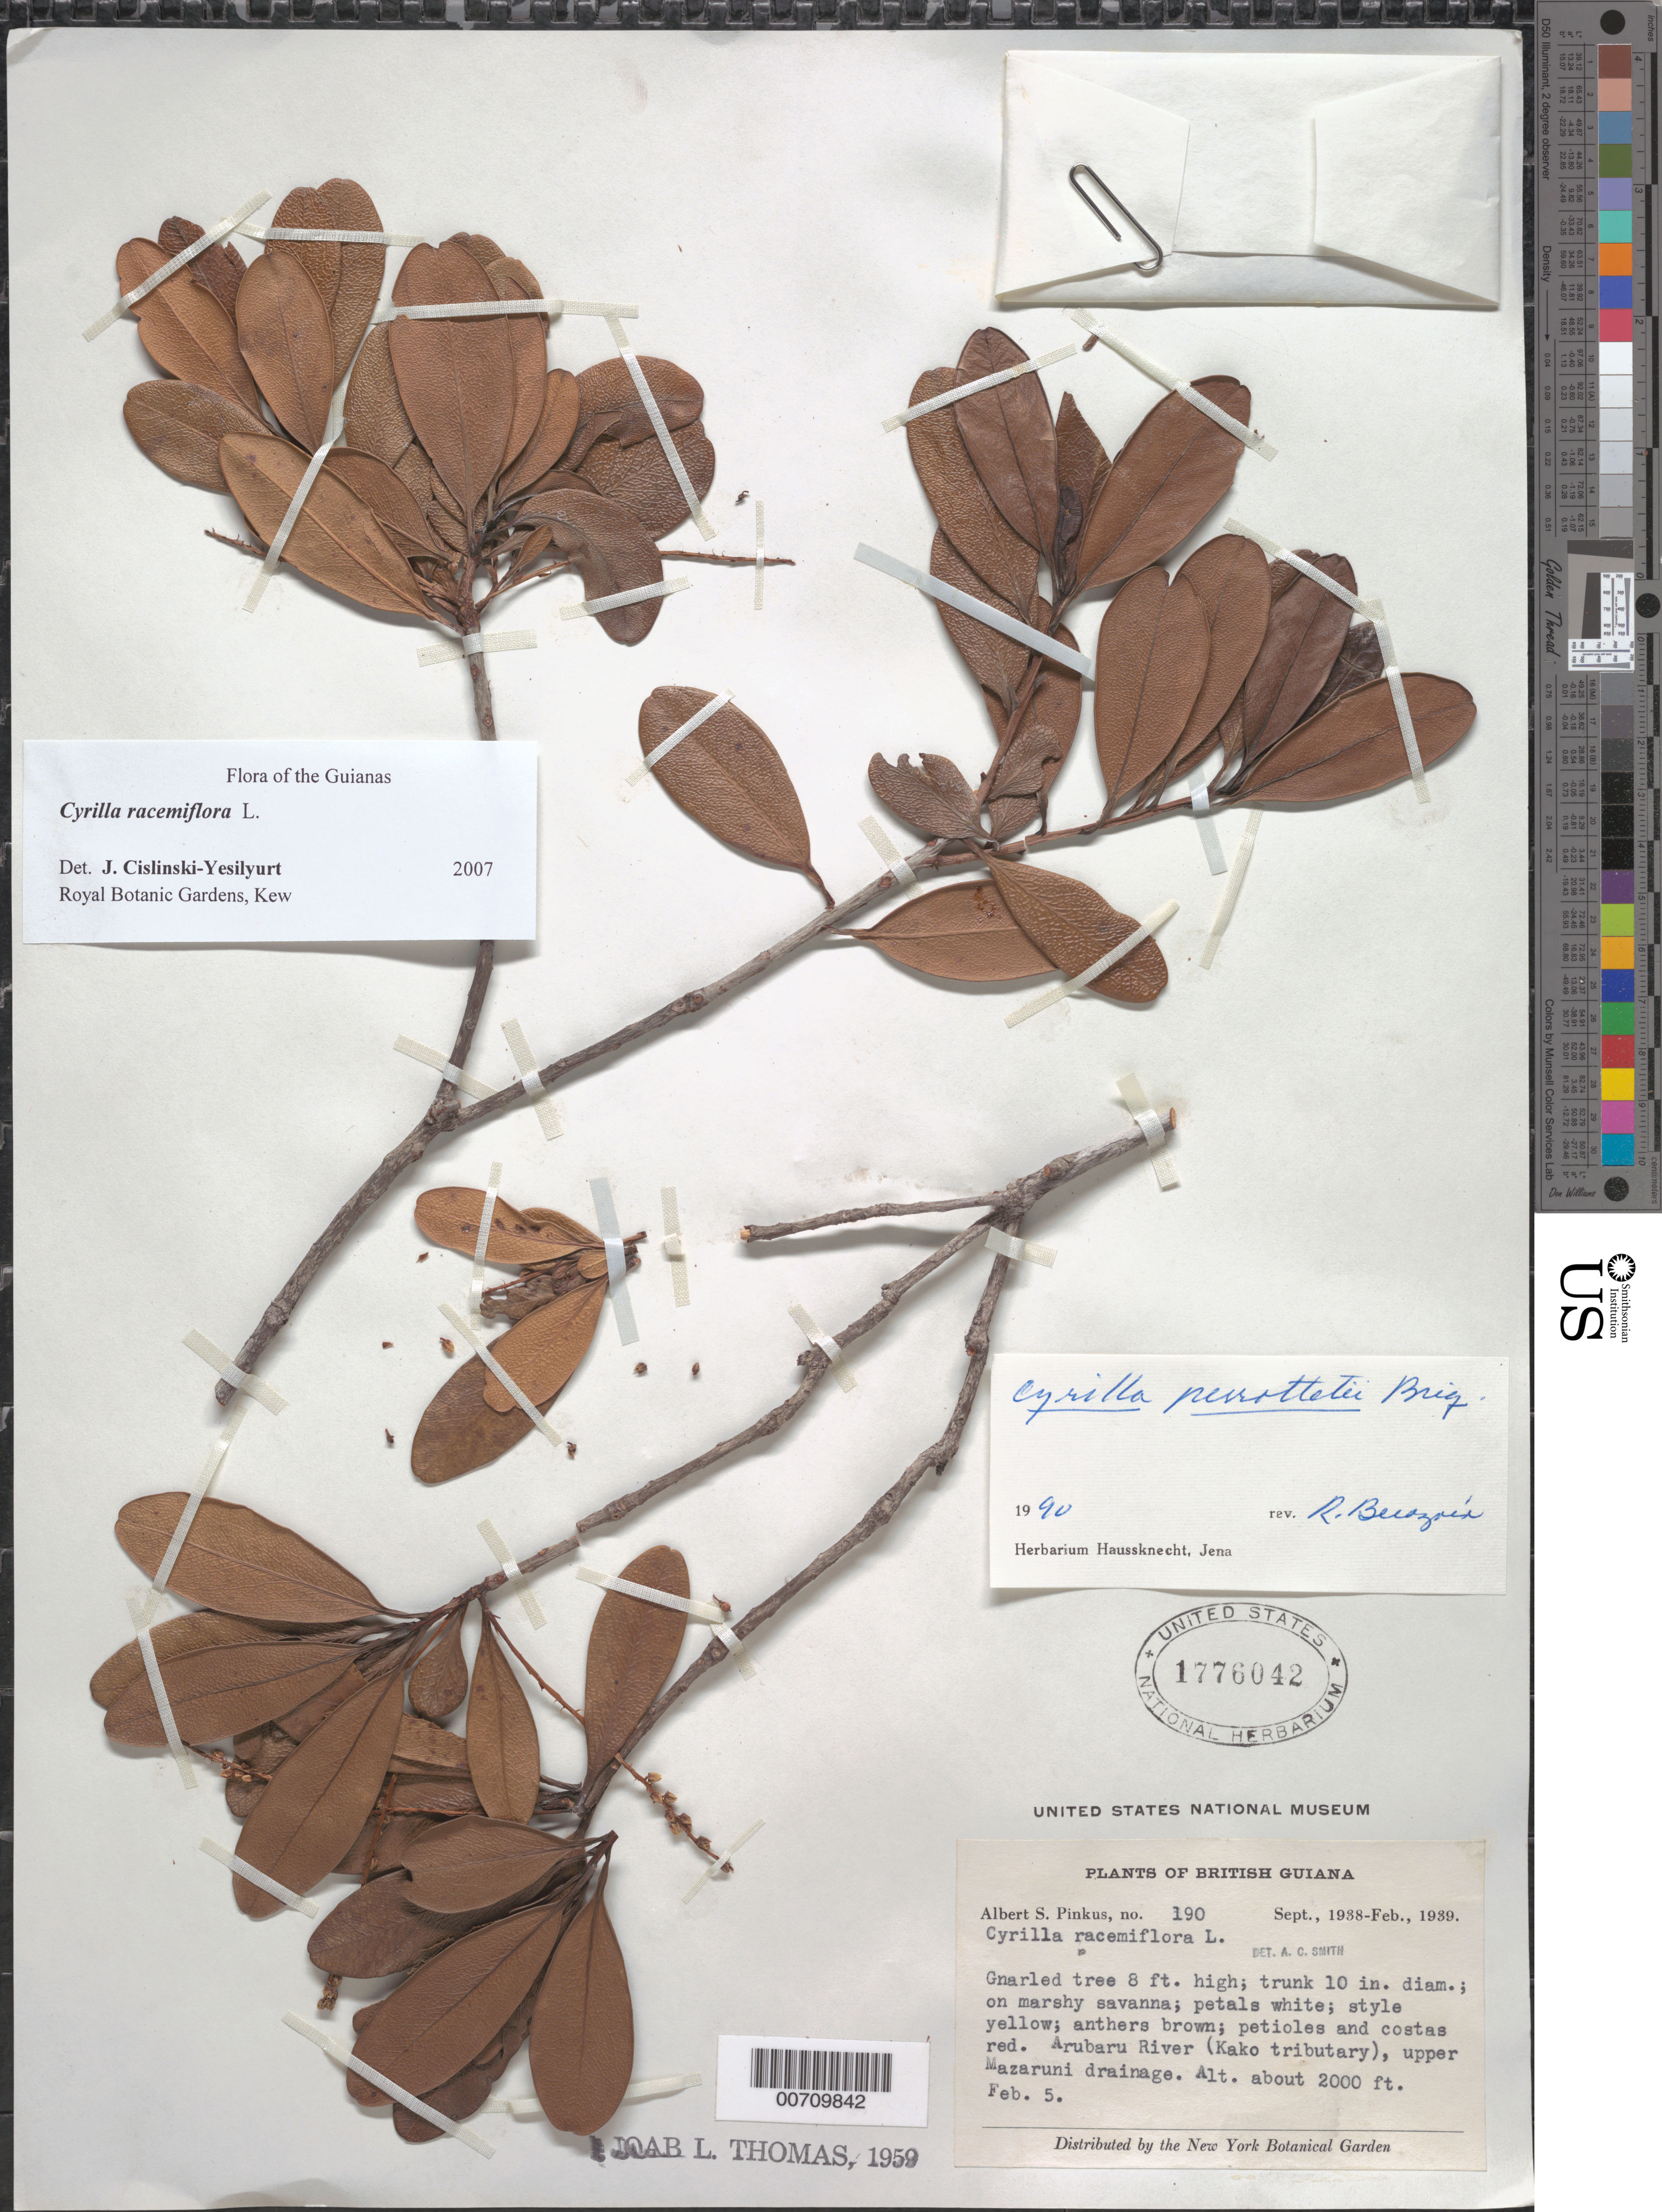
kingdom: Plantae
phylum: Tracheophyta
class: Magnoliopsida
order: Ericales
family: Cyrillaceae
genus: Cyrilla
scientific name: Cyrilla racemiflora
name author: L.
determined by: Yesilyurt, J. C.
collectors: A. Pinkus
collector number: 190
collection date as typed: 5-Feb-39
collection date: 1939-02-05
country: Guyana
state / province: Cuyuni-Mazaruni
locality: Arabaru R. (Kako trib.), upper Mazaruni drainage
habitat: Marshy savanna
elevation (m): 610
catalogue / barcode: US 1776042